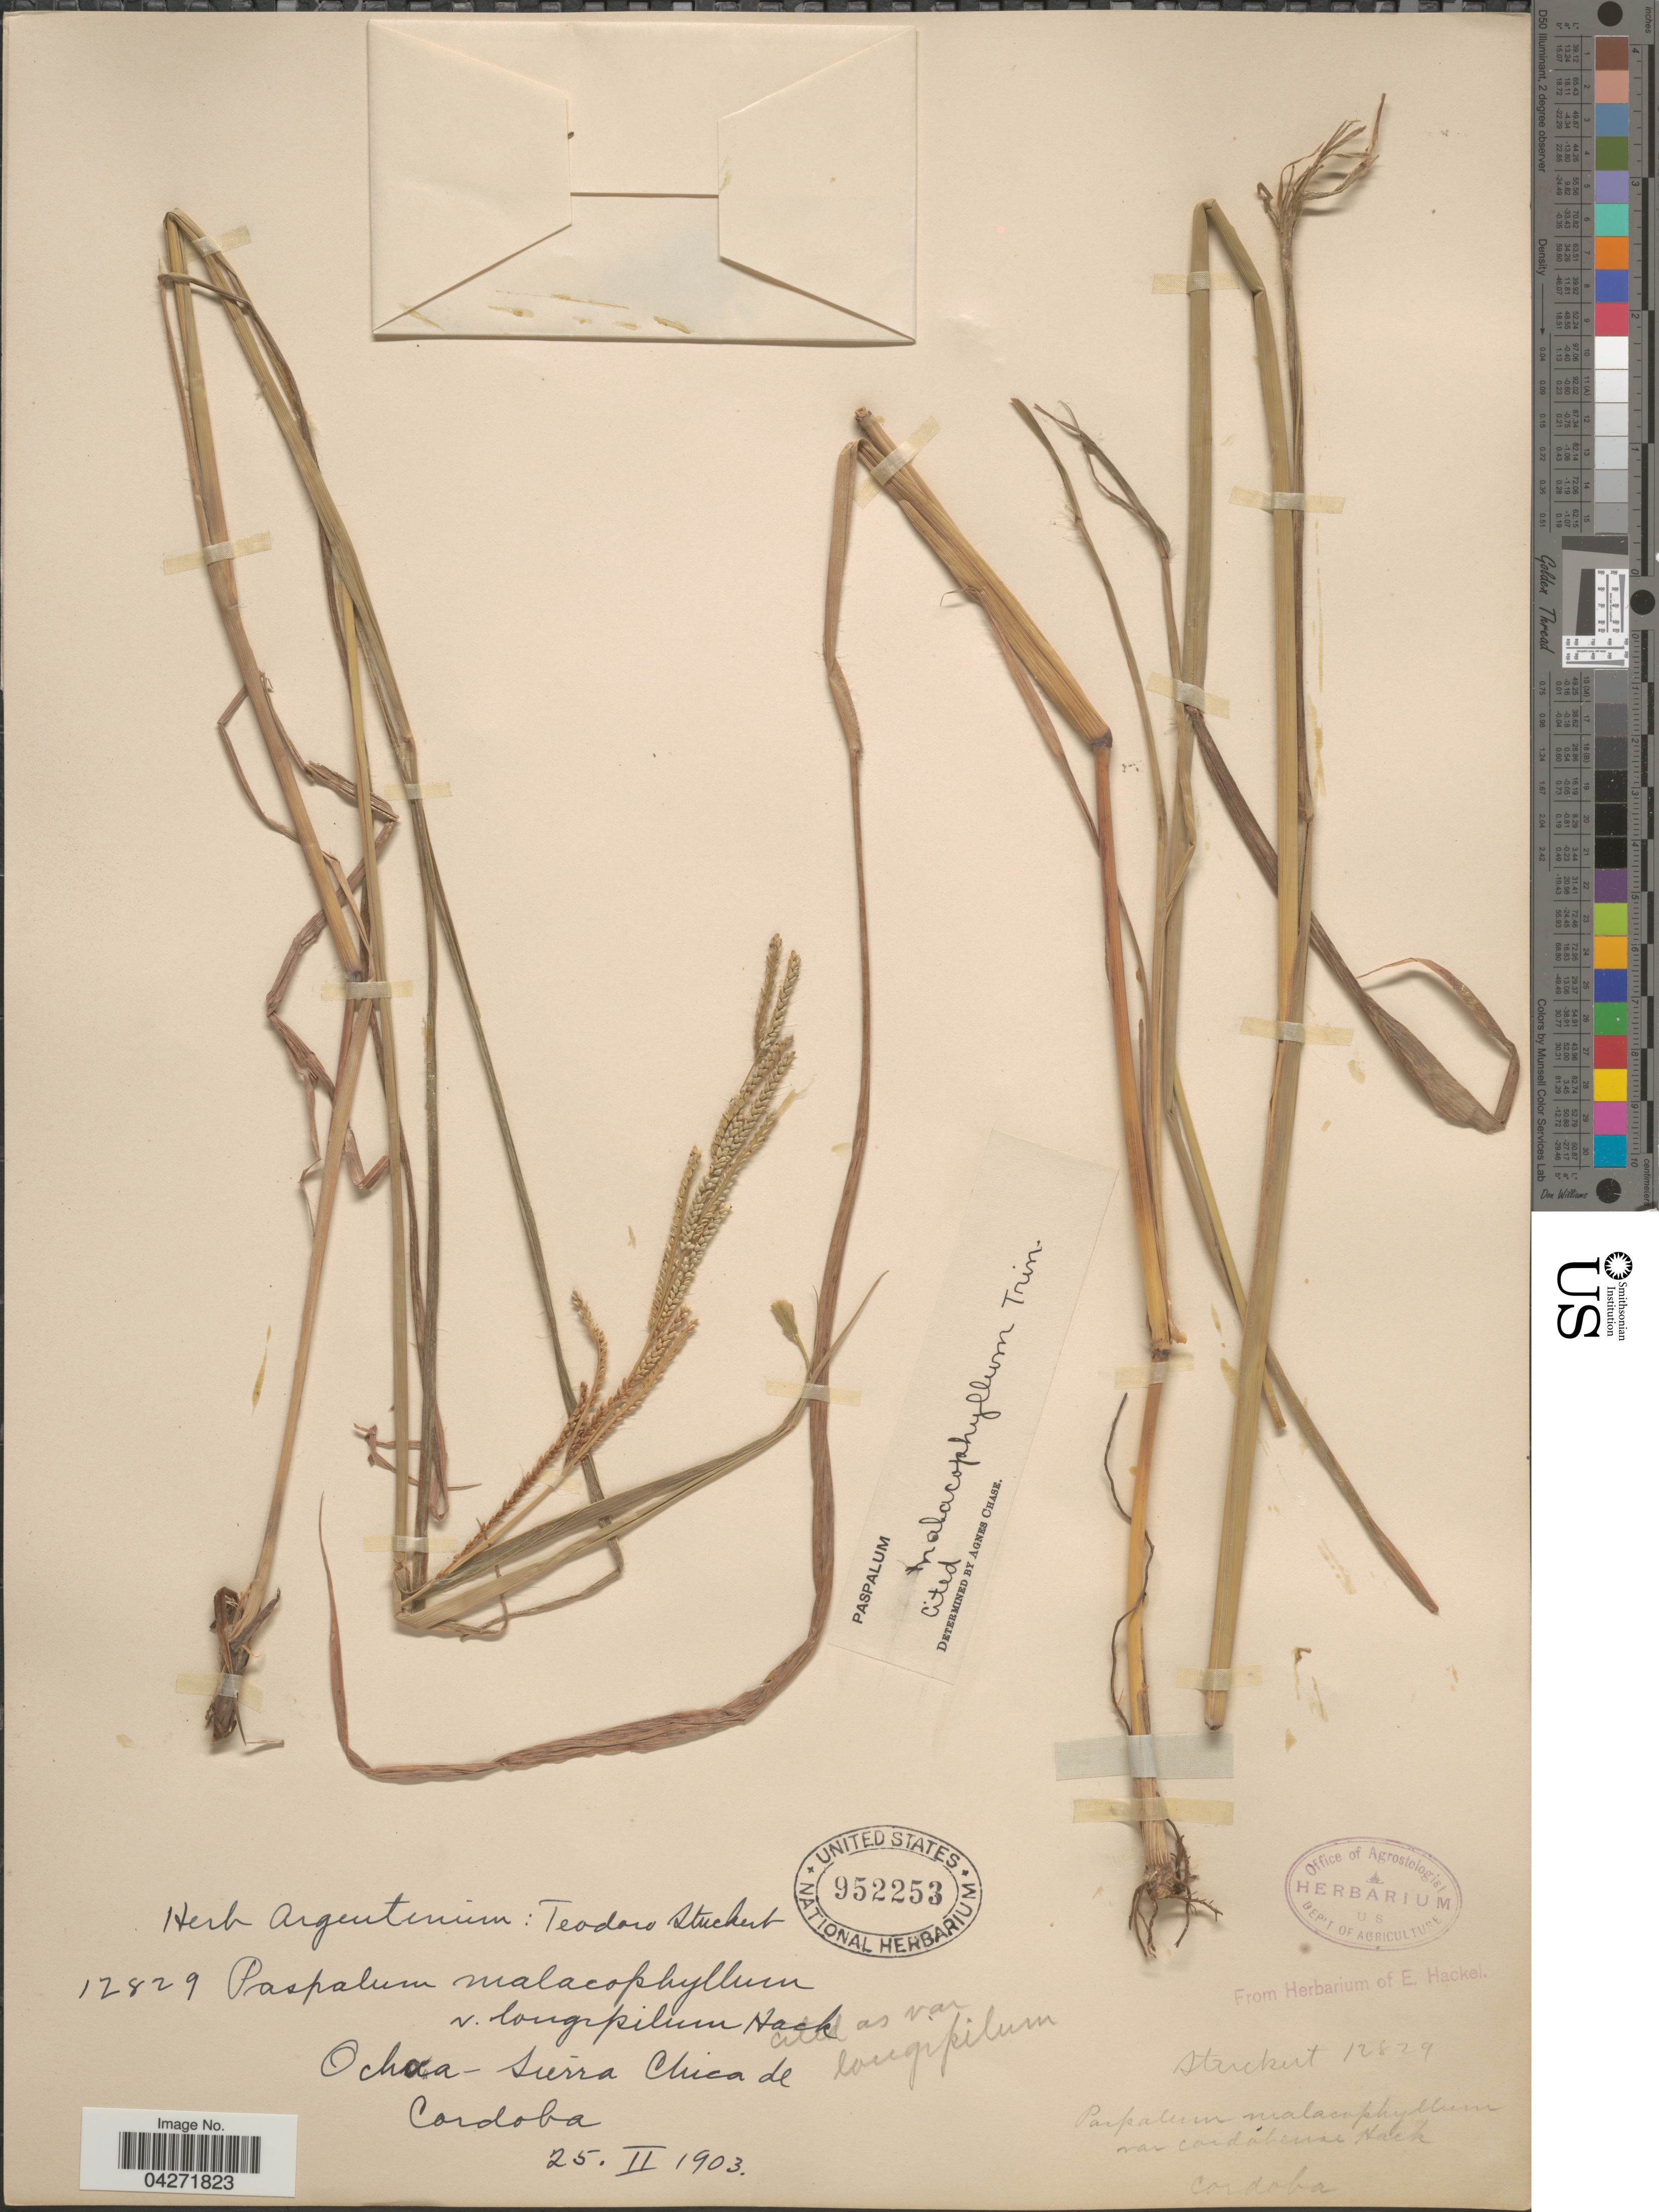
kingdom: Plantae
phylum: Tracheophyta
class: Liliopsida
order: Poales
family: Poaceae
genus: Paspalum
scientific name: Paspalum malacophyllum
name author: Trin.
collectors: T. Stuckert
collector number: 12829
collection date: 1903-02-25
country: Argentina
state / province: Cordoba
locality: Ochaca - Sierra Chica de Cordoba.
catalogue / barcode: US 952253